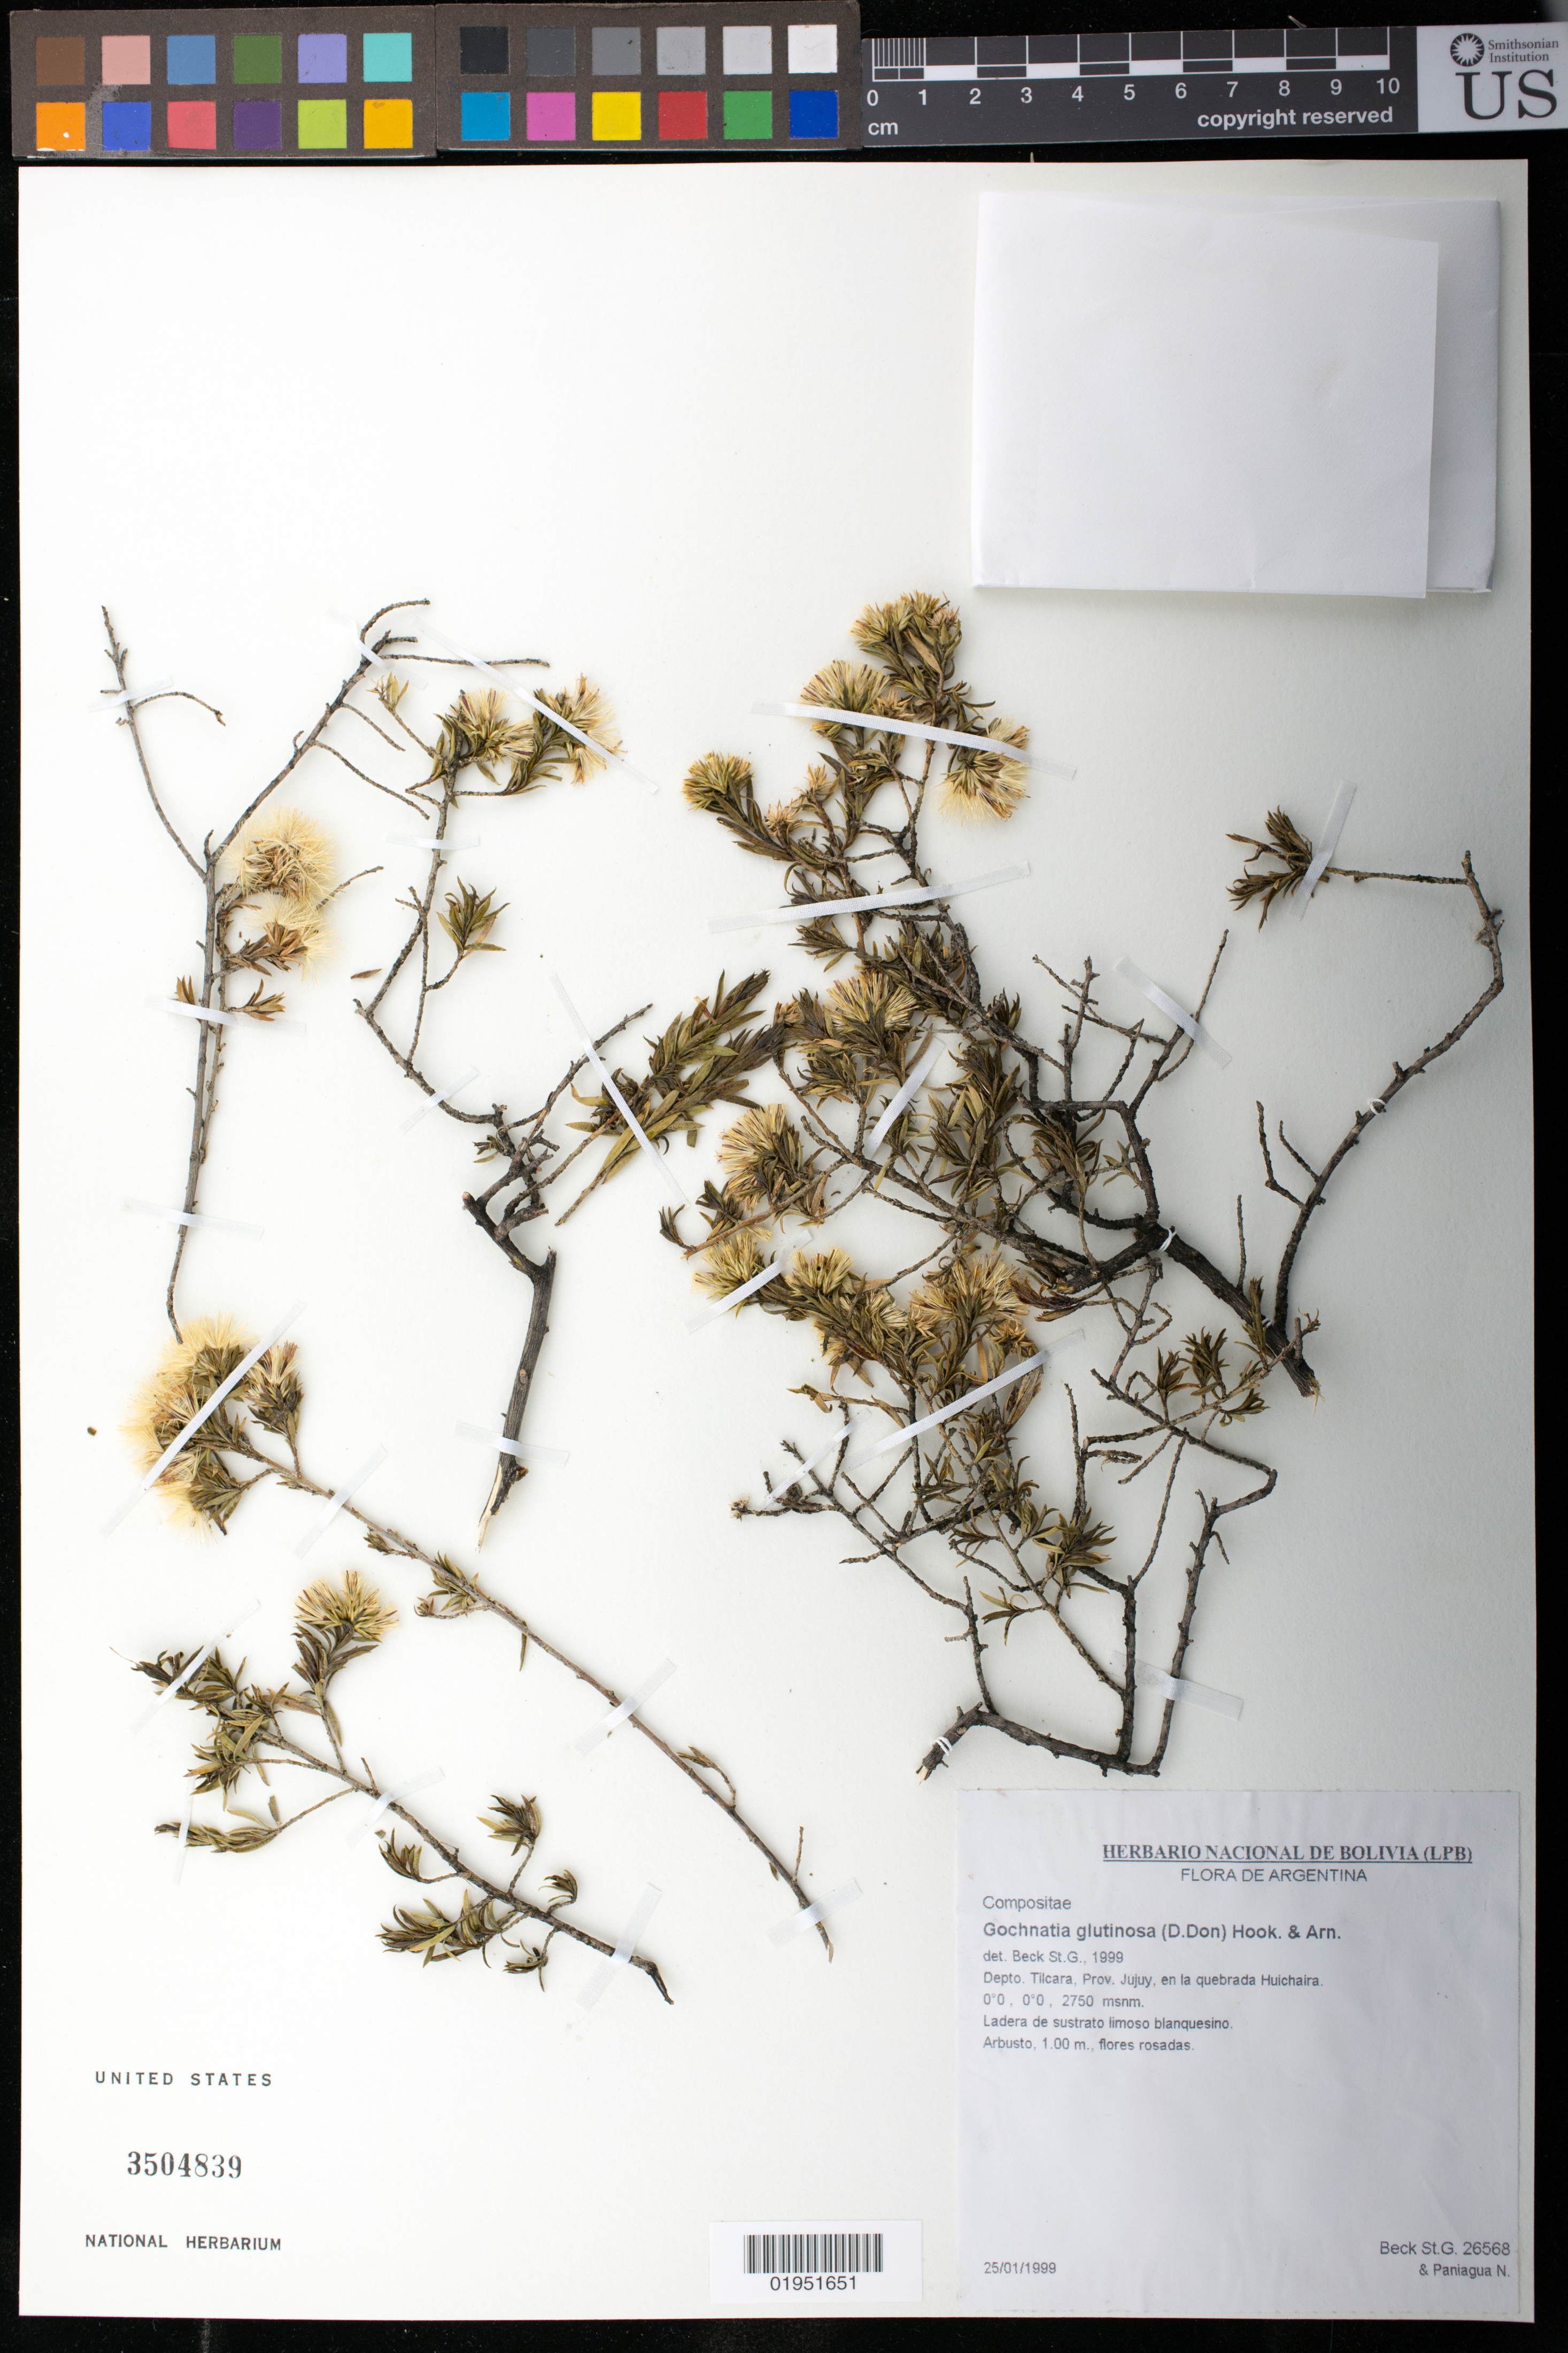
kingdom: Plantae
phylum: Tracheophyta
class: Magnoliopsida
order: Asterales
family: Asteraceae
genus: Pentaphorus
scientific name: Pentaphorus glutinosus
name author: D. Don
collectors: S. G. Beck & N. Paniagua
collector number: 26568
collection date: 1999-01-25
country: Argentina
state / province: Jujuy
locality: Depto. Tilcara, Prov. Jujuy, en la quebrada Hulchaira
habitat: Ladera de sustrato limoso blanquesino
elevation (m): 2750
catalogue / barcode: US 3504839